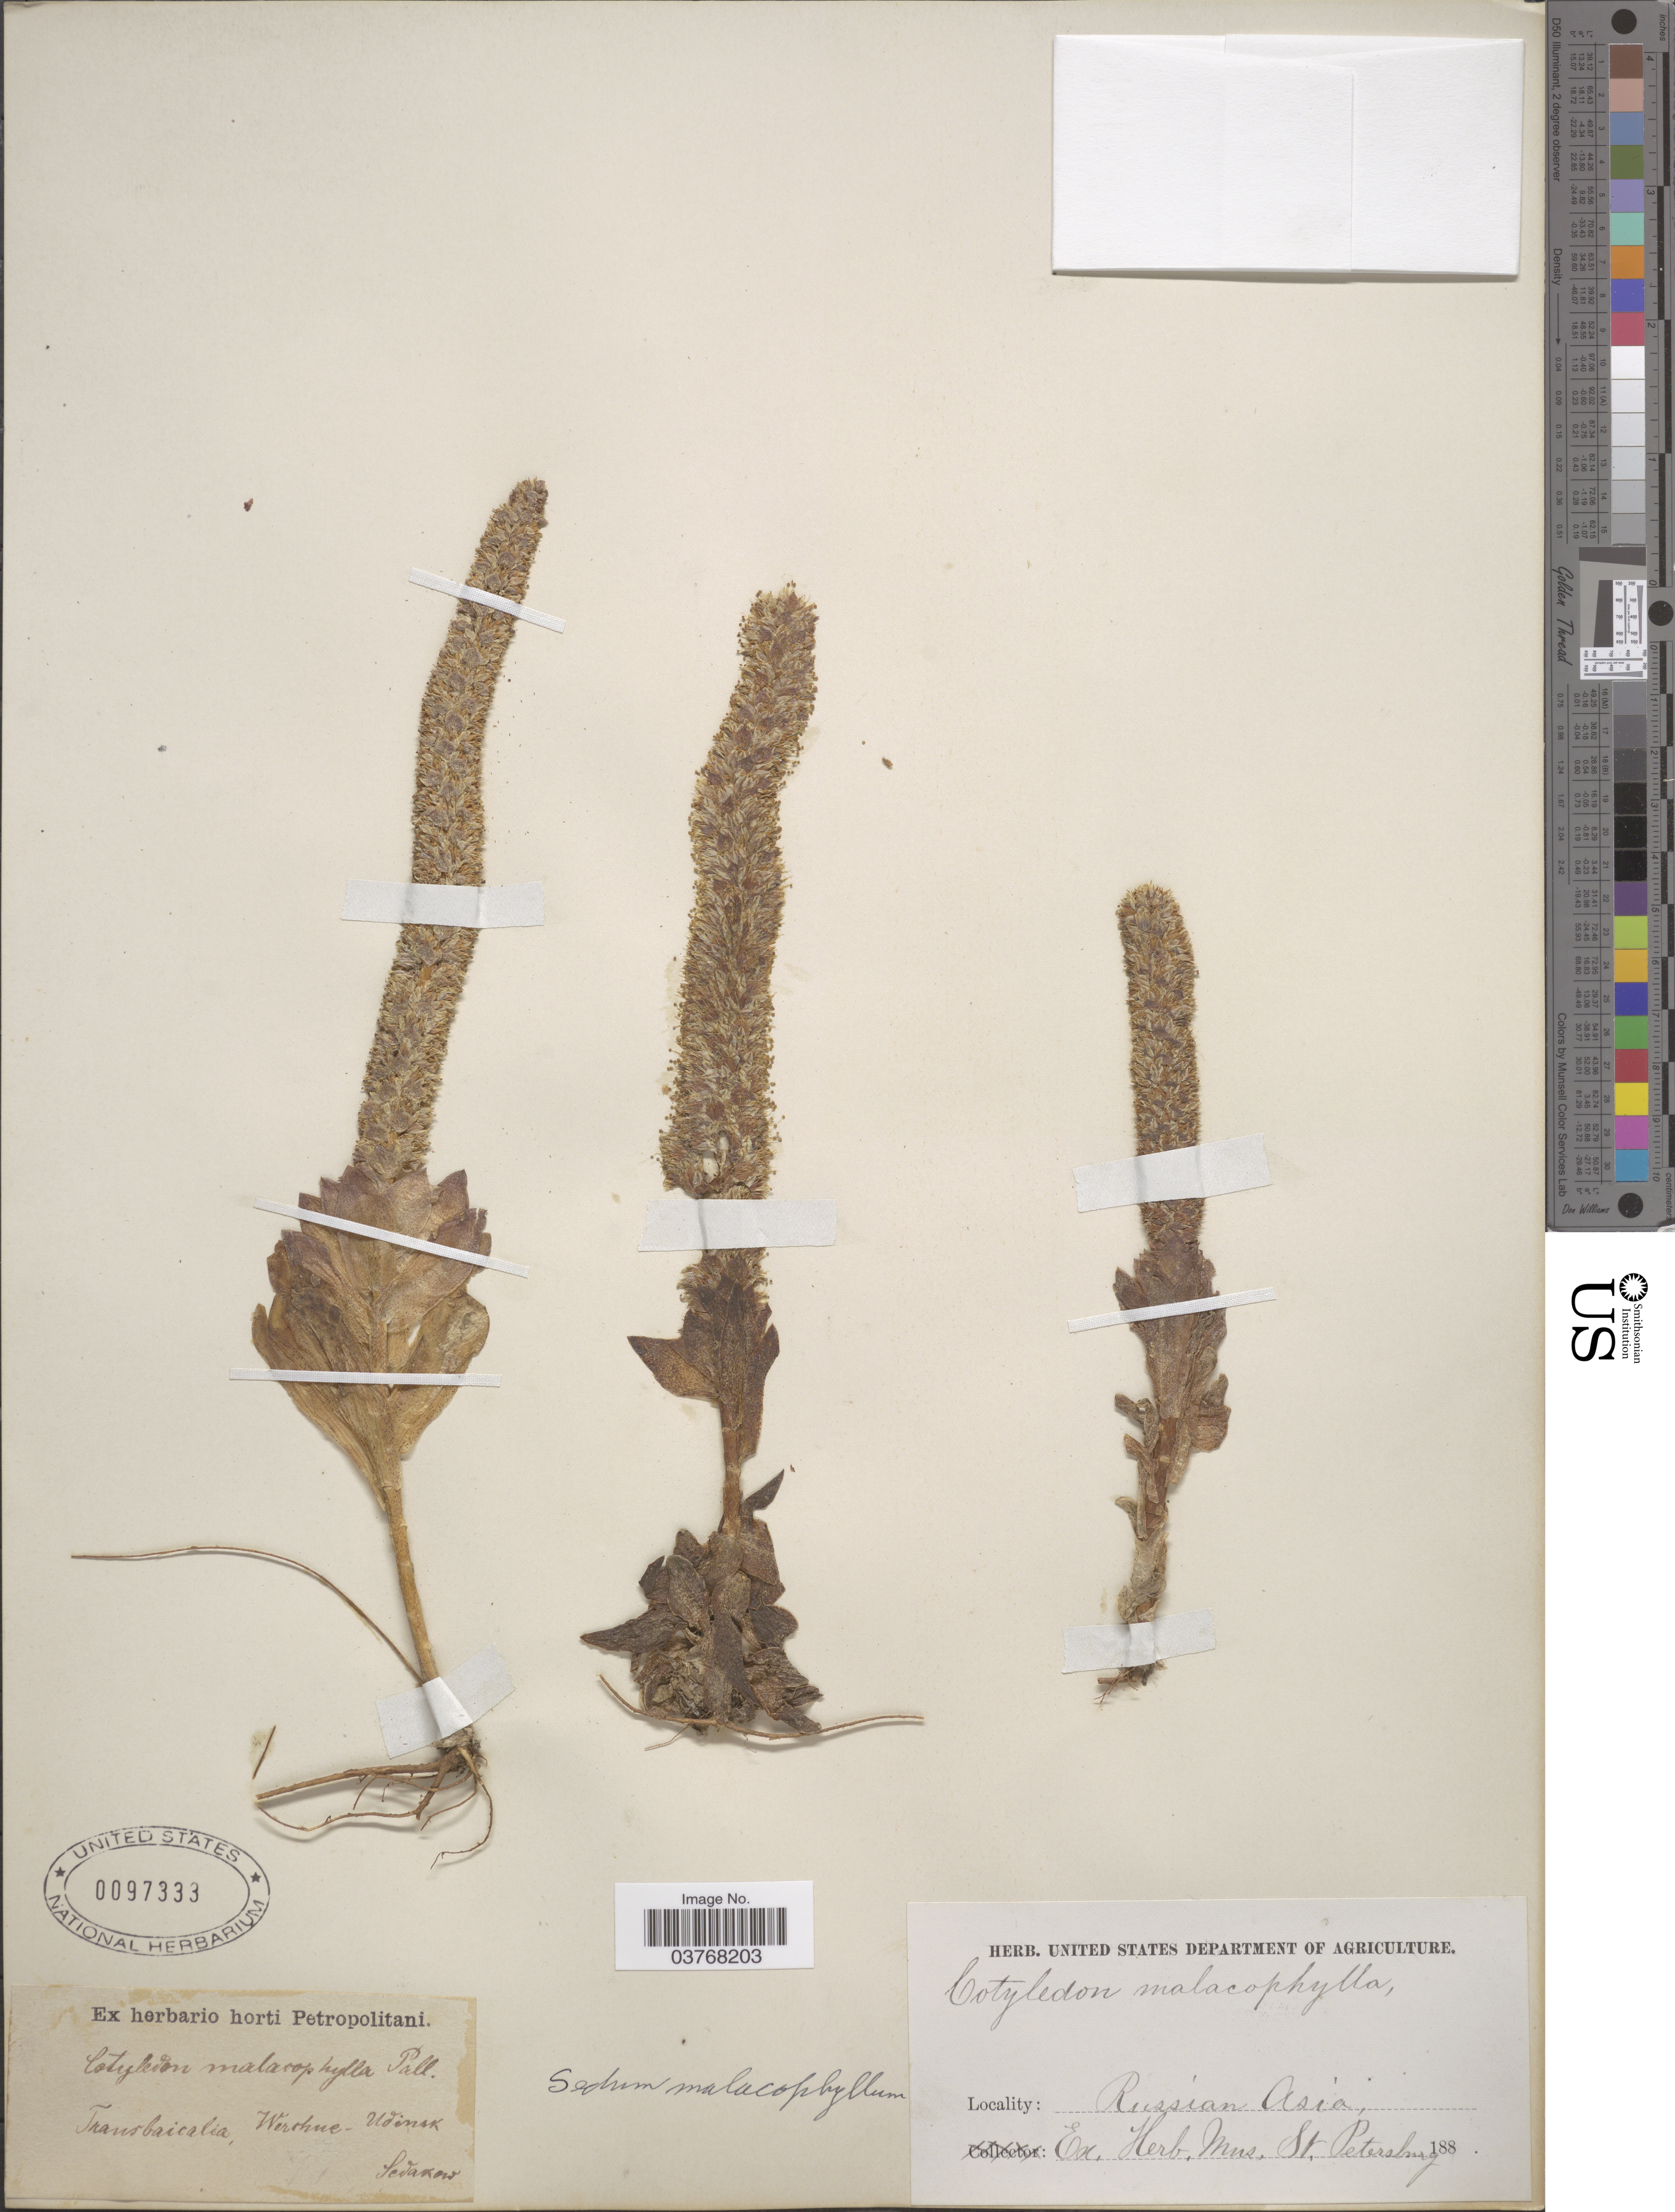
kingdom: Plantae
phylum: Tracheophyta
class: Magnoliopsida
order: Saxifragales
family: Crassulaceae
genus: Orostachys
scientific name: Orostachys malacophylla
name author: (Pall.) Fisch.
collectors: Sedakow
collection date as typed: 188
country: Russian Federation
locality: Transbaicalia, Werohne - Udinsk.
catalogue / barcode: US 97333